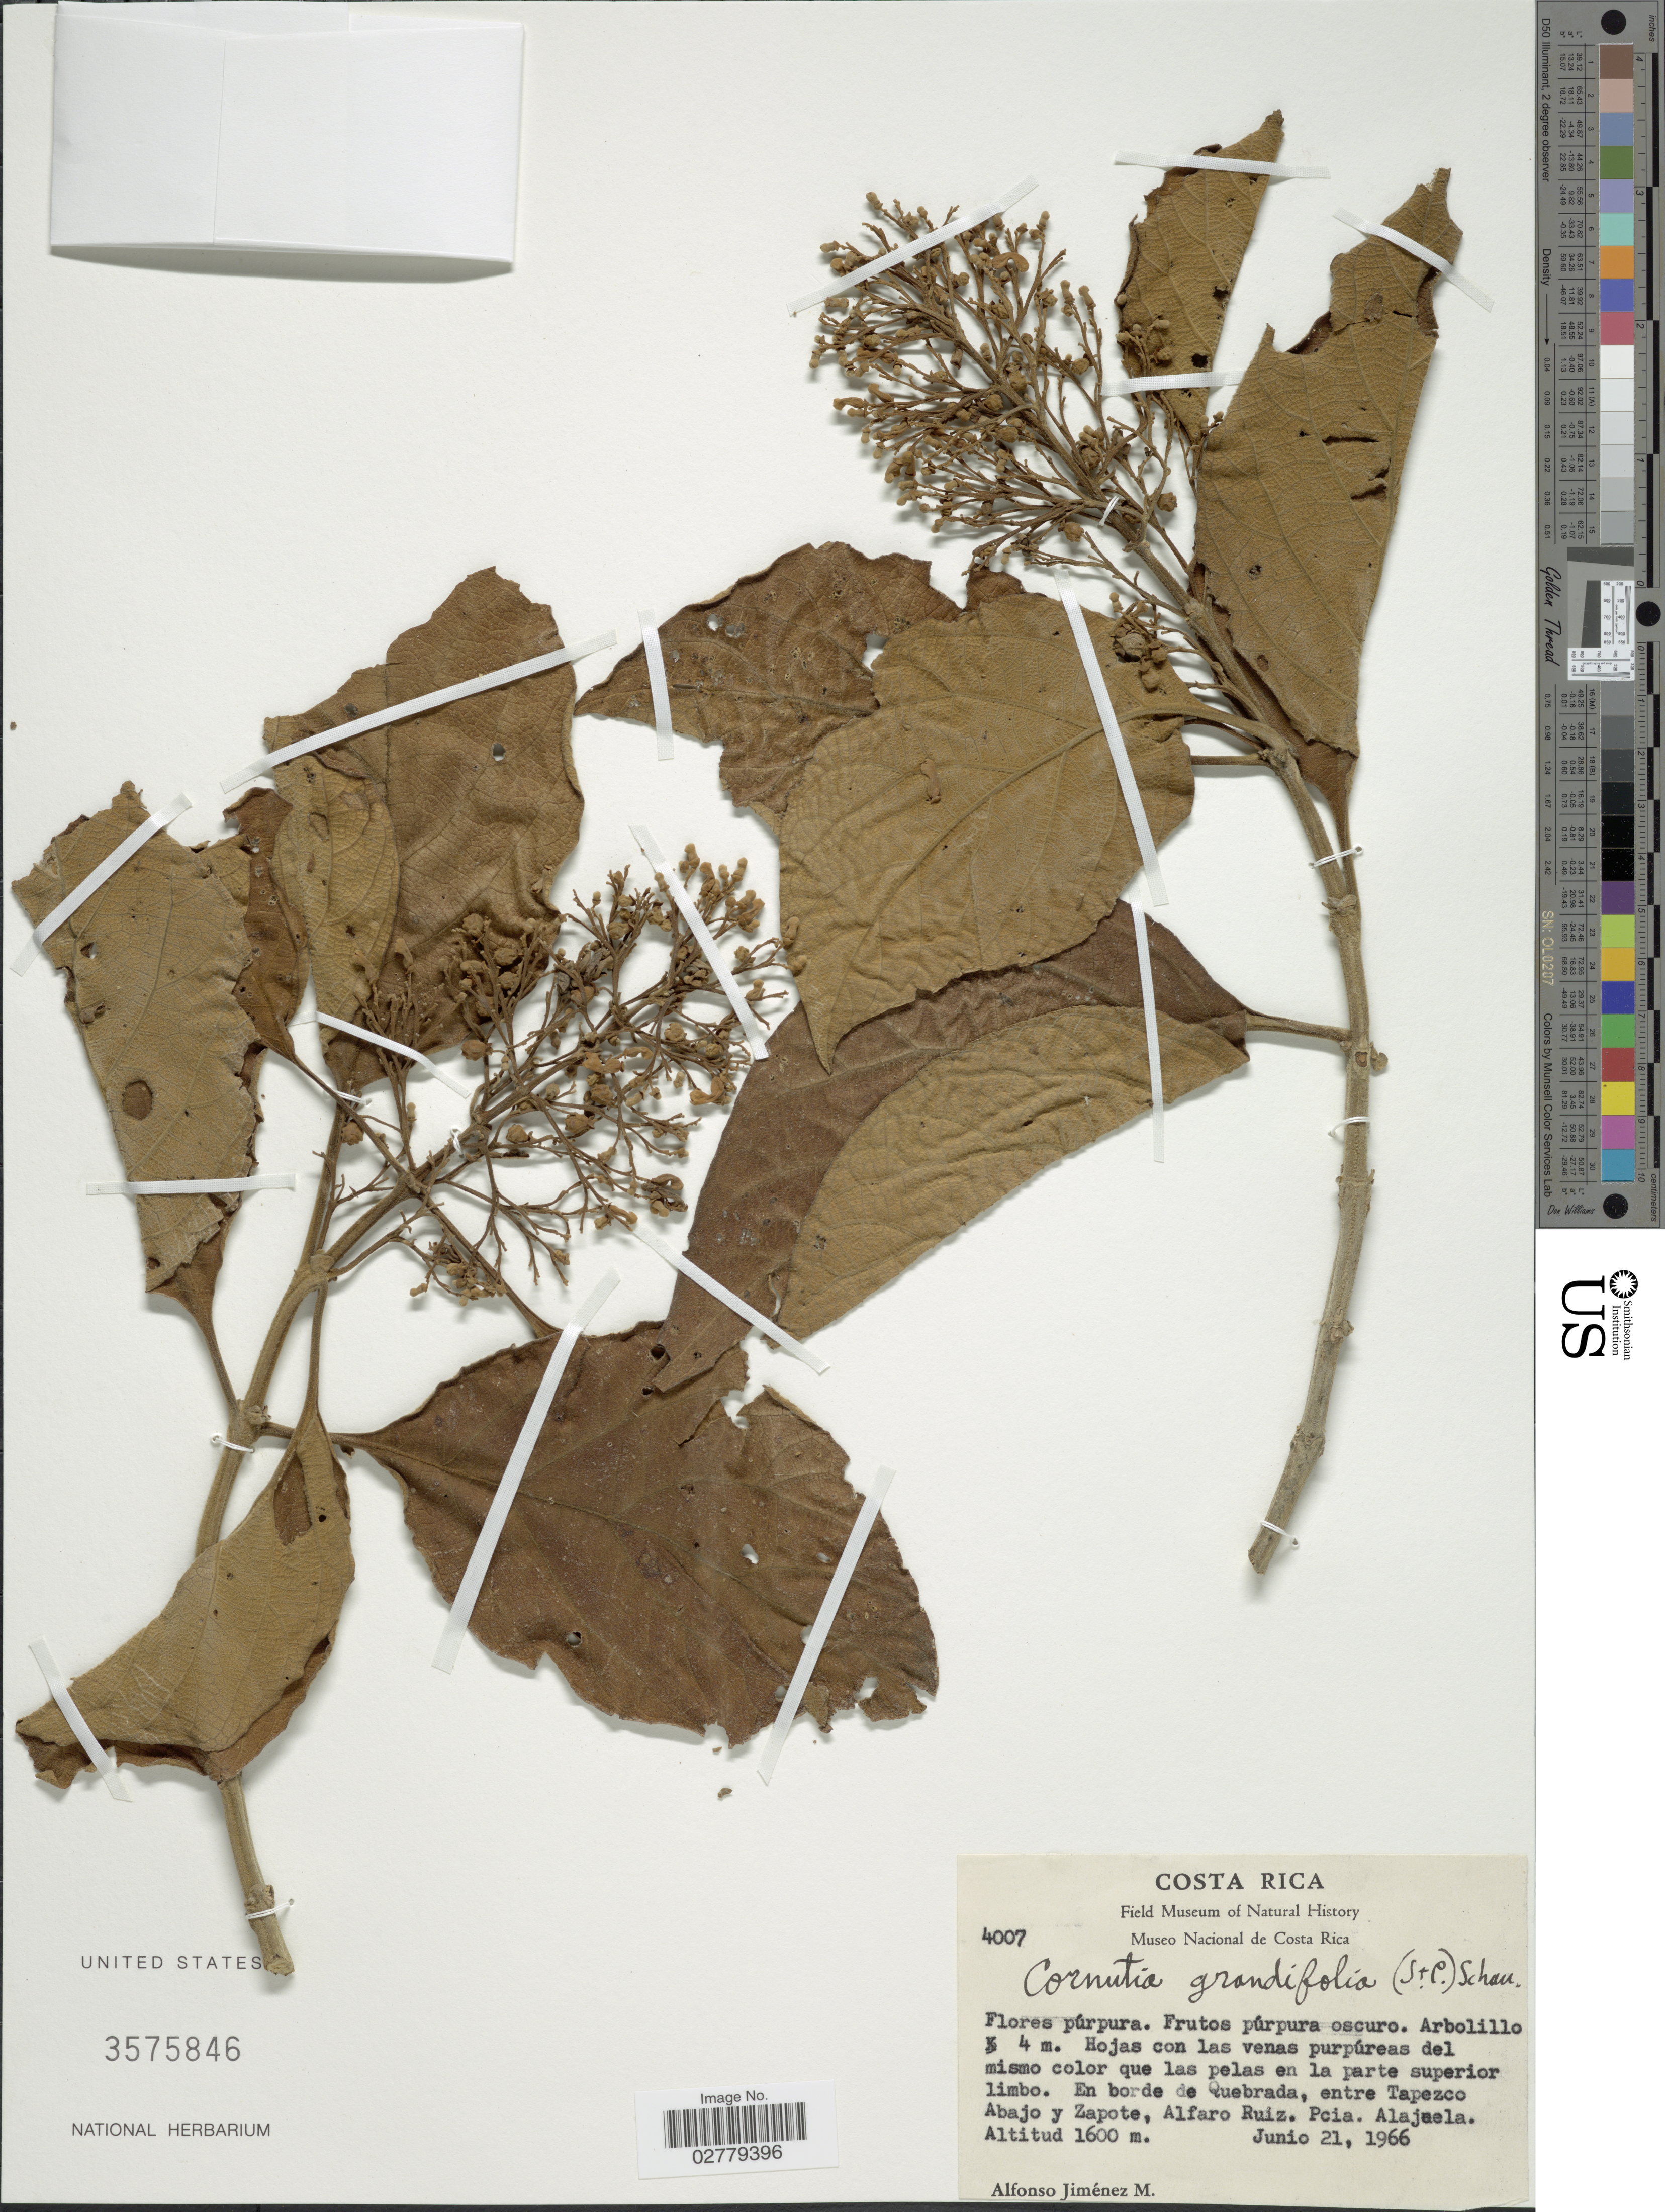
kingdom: Plantae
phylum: Tracheophyta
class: Magnoliopsida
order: Lamiales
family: Lamiaceae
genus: Cornutia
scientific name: Cornutia grandifolia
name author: (Cham. & Schltdl.) Schauer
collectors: A. Jimenez M.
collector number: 4007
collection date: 1966-06-21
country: Costa Rica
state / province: Alajuela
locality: En borde de Quebrada, entre Tapezco Abajo y Zapote, Alfaro Ruiz.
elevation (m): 1600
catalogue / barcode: US 3575846